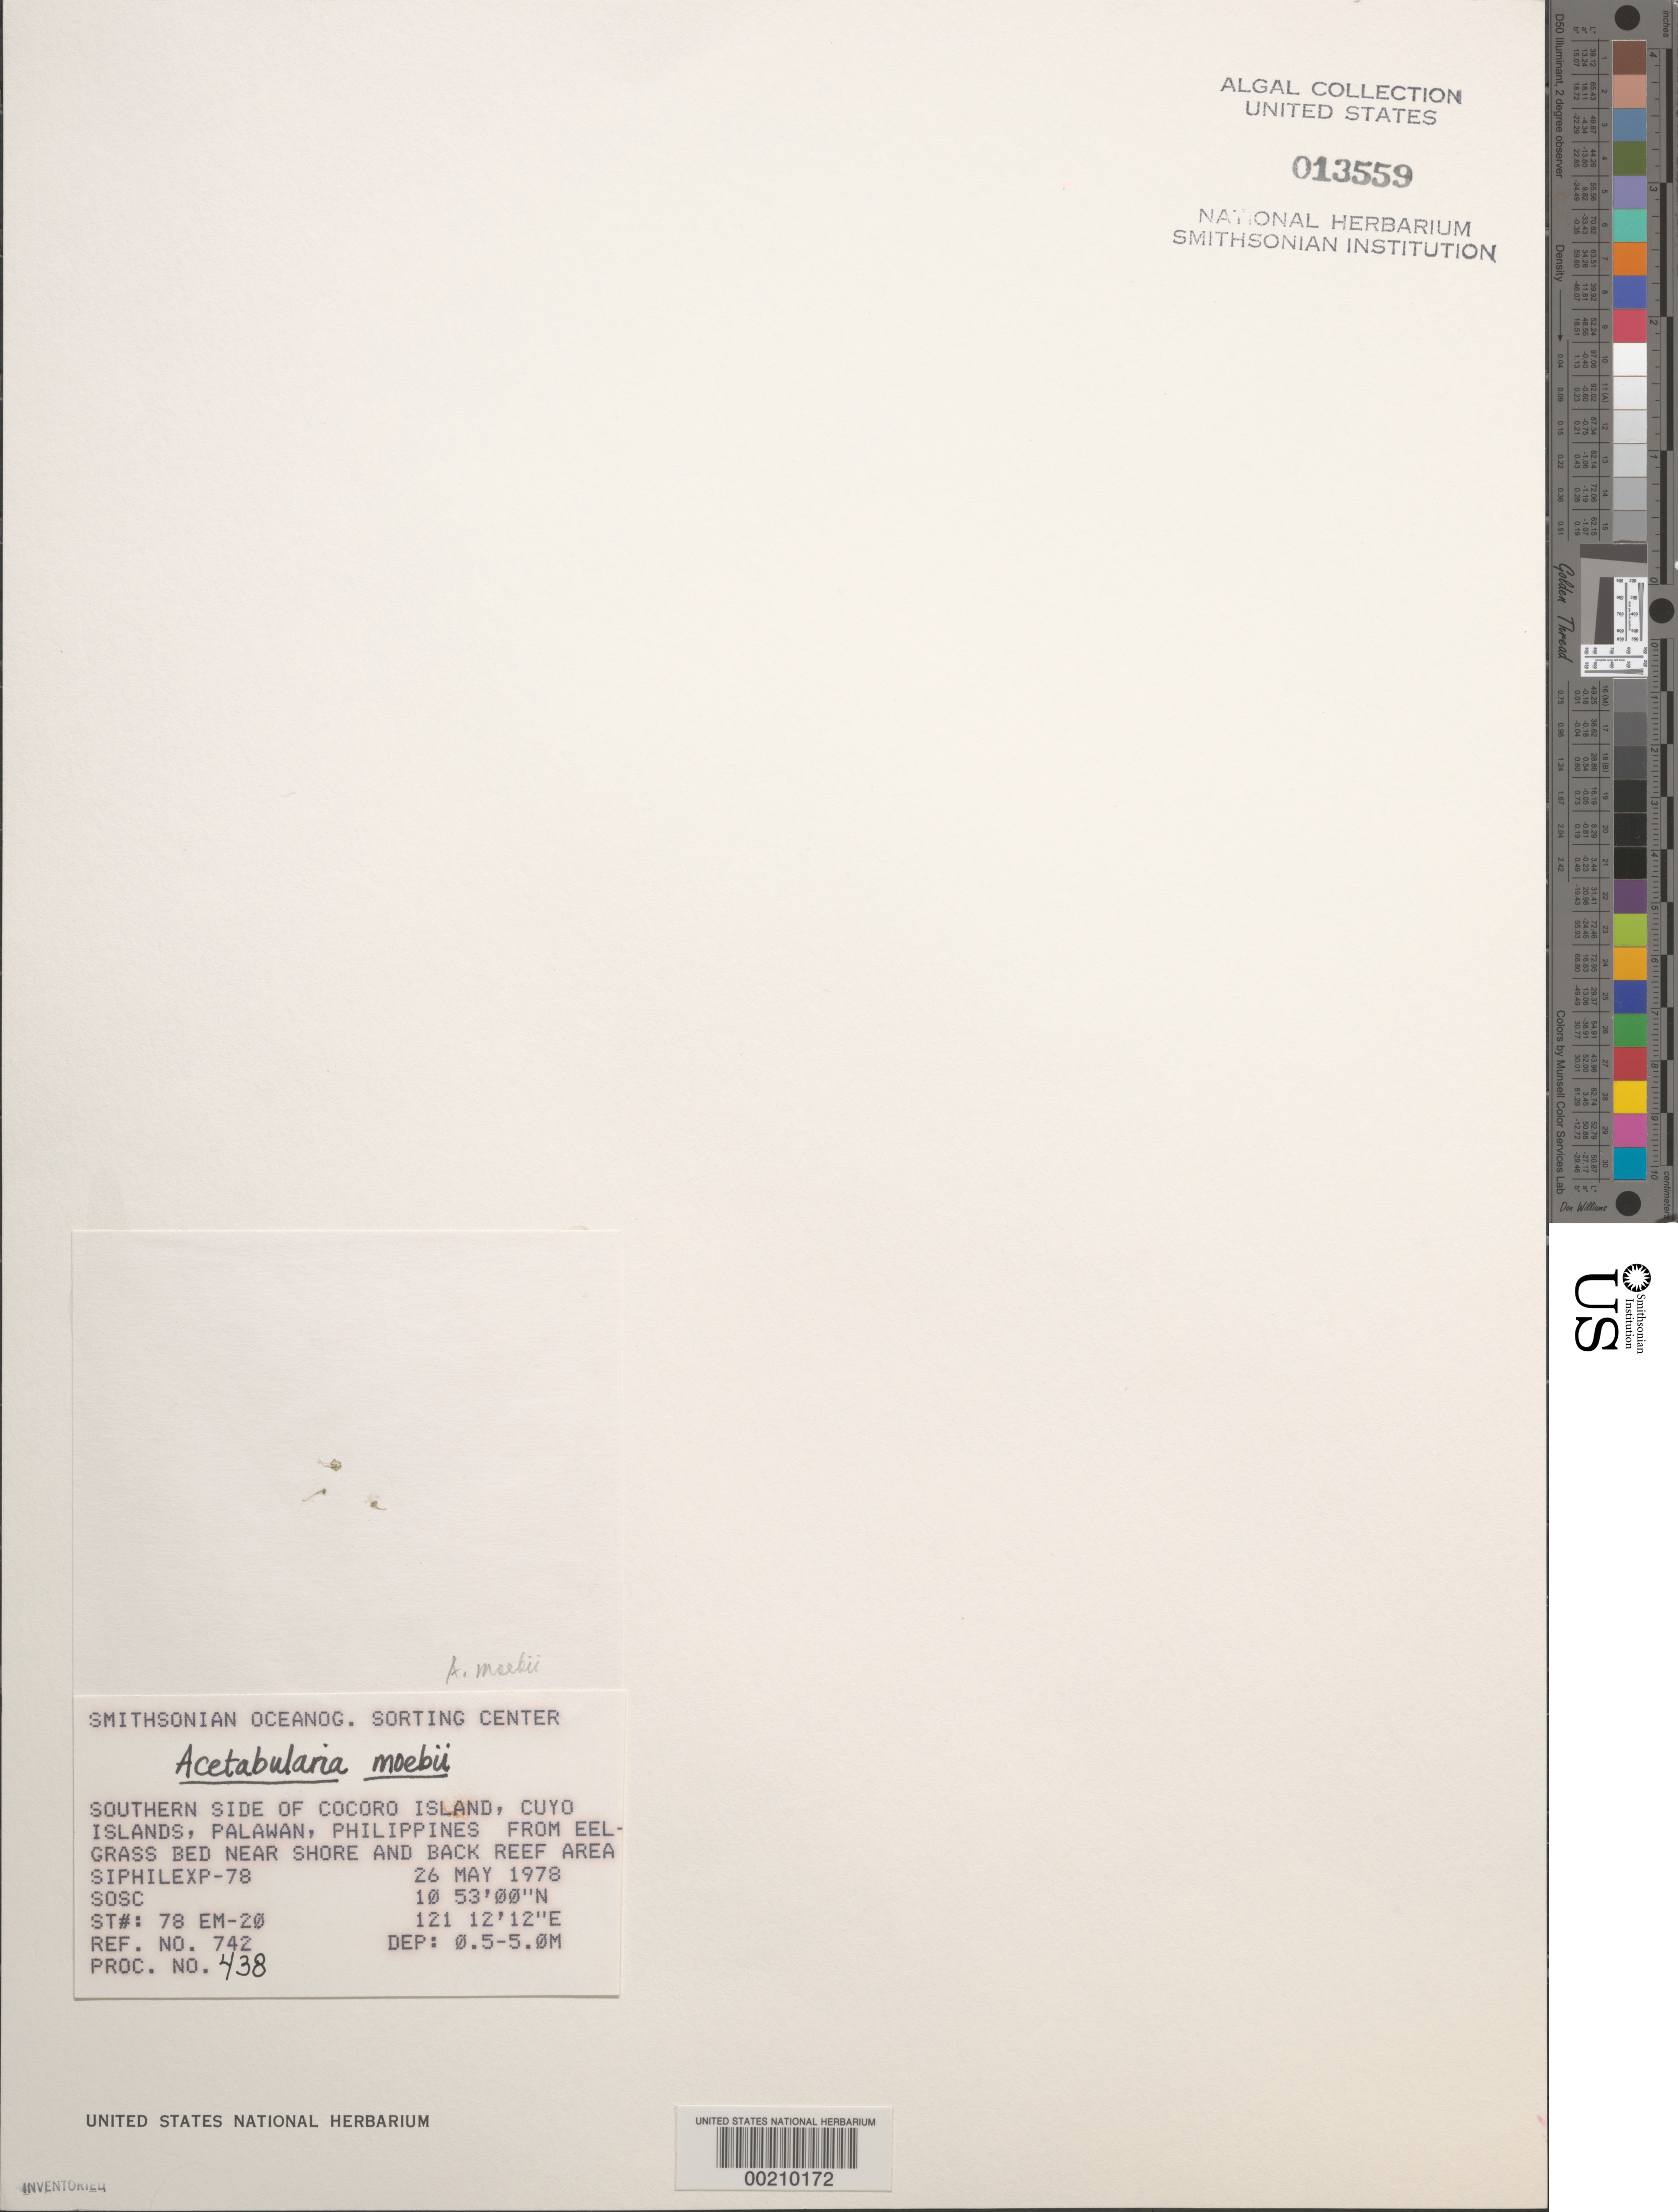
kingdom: Plantae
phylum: Chlorophyta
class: Ulvophyceae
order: Dasycladales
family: Polyphysaceae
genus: Parvocaulis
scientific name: Parvocaulis parvulus (Solms) S. Berger et al.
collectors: SOSC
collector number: Station 78 Em-20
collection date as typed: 26 May 1978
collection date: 1978-05-26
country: Philippines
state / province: Mimaropa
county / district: Palawan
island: Cocoro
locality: Southern side of island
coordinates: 10 53' 00" N, 121 12' 12" E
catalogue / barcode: US 13559